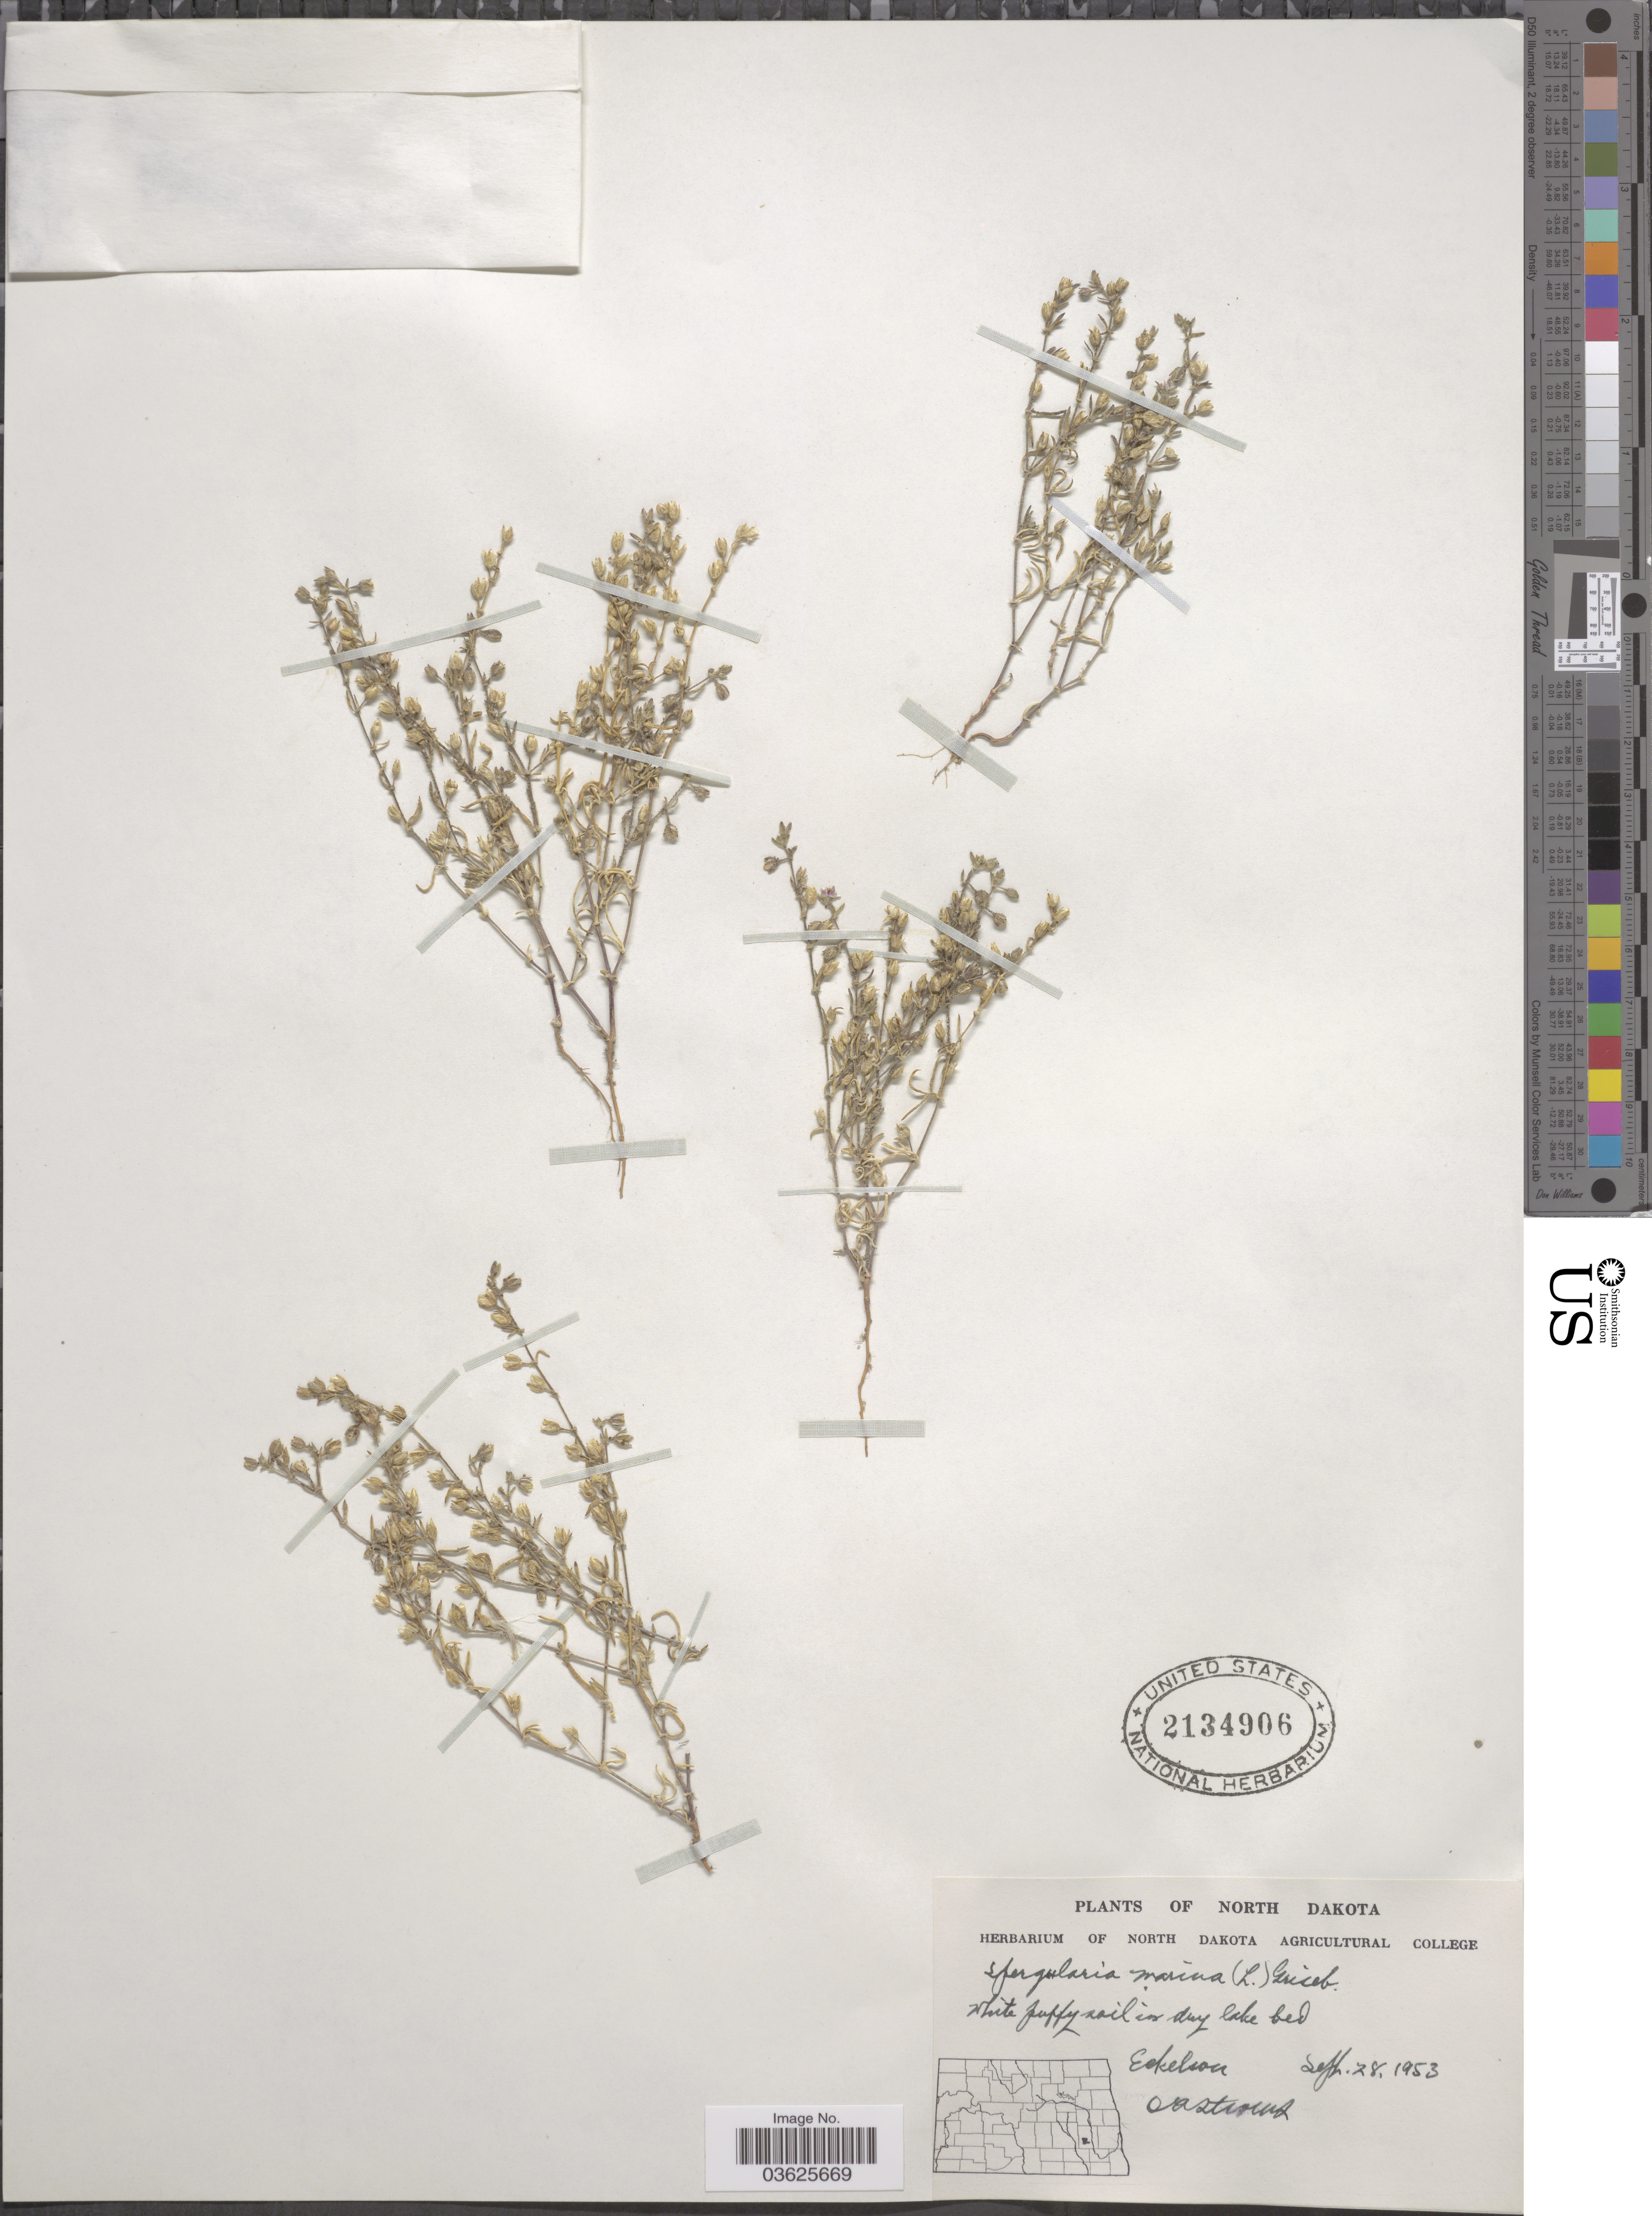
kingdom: Plantae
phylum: Tracheophyta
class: Magnoliopsida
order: Caryophyllales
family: Caryophyllaceae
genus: Spergularia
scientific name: Spergularia marina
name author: (L.) Griseb.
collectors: O. A. Stevens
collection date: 1953-09-28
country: United States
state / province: North Dakota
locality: Eckelson.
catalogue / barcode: US 2134906